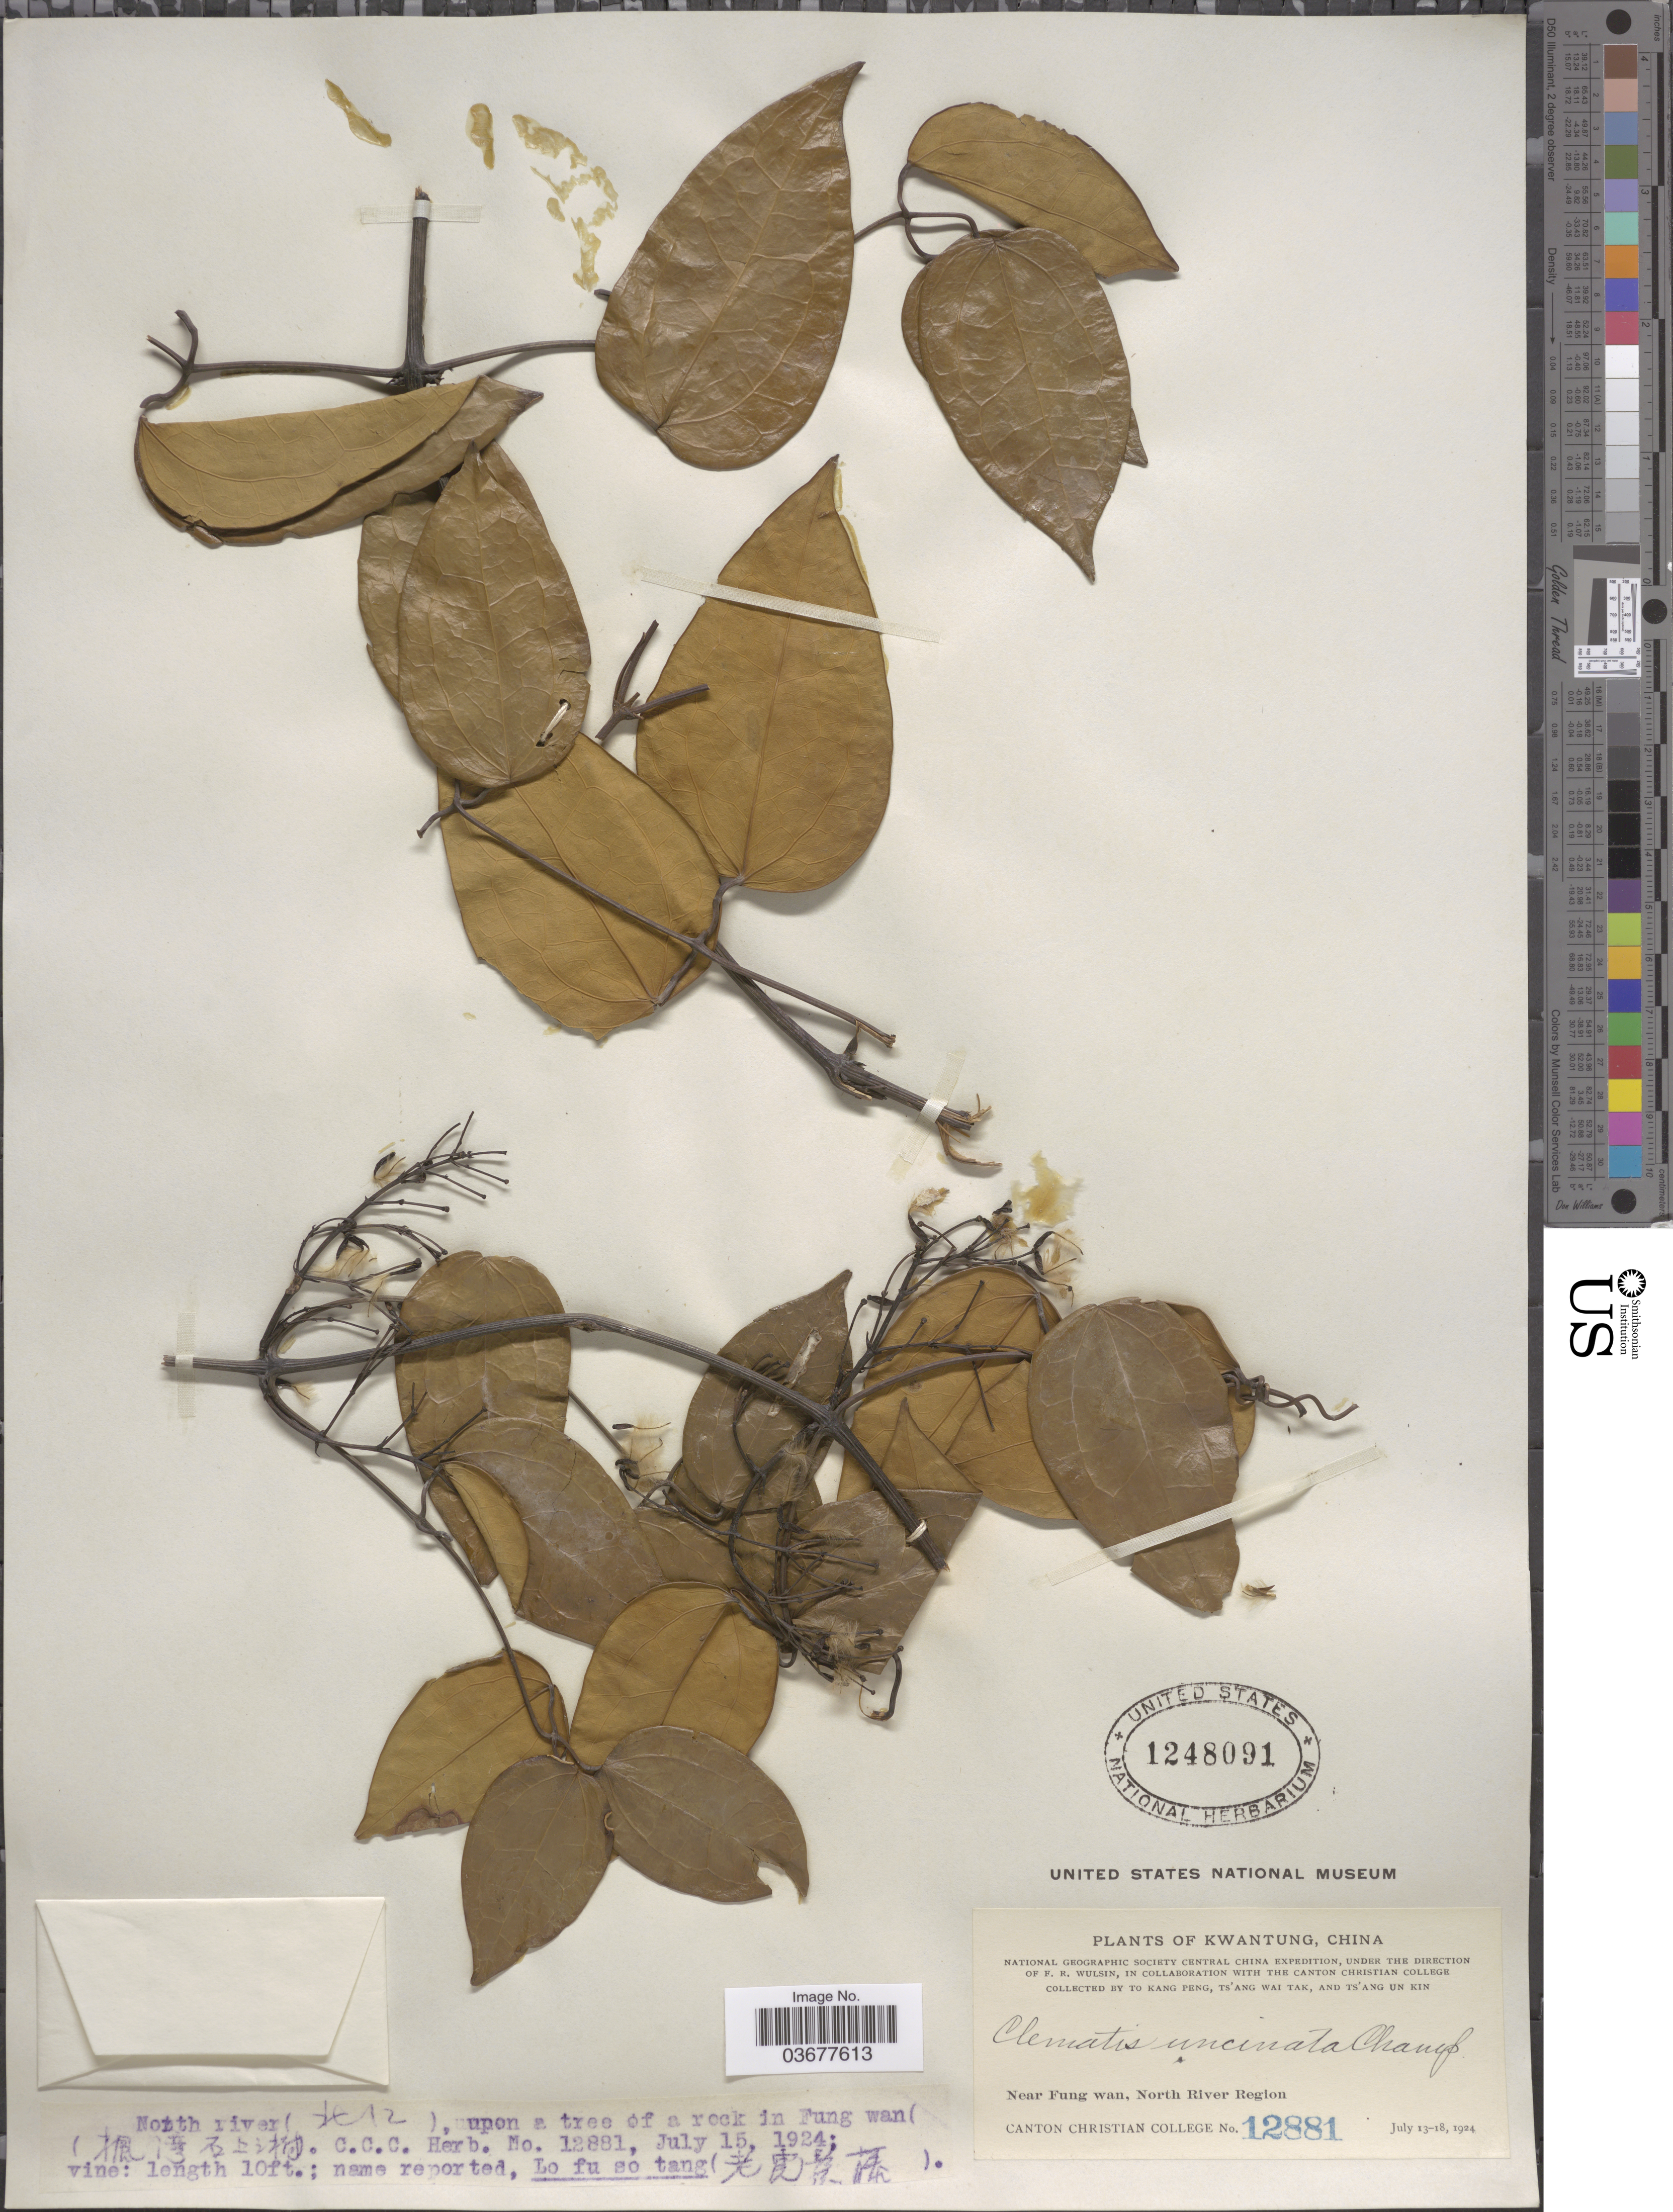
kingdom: Plantae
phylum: Tracheophyta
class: Magnoliopsida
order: Ranunculales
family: Ranunculaceae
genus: Clematis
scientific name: Clematis uncinata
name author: Champ. ex Benth.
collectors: Canton Christian College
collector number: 12881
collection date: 1924-07-15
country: China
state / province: Guangdong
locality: Kwantung. Near Fung wan, North River Region. In Fung wan (X).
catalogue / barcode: US 1248091